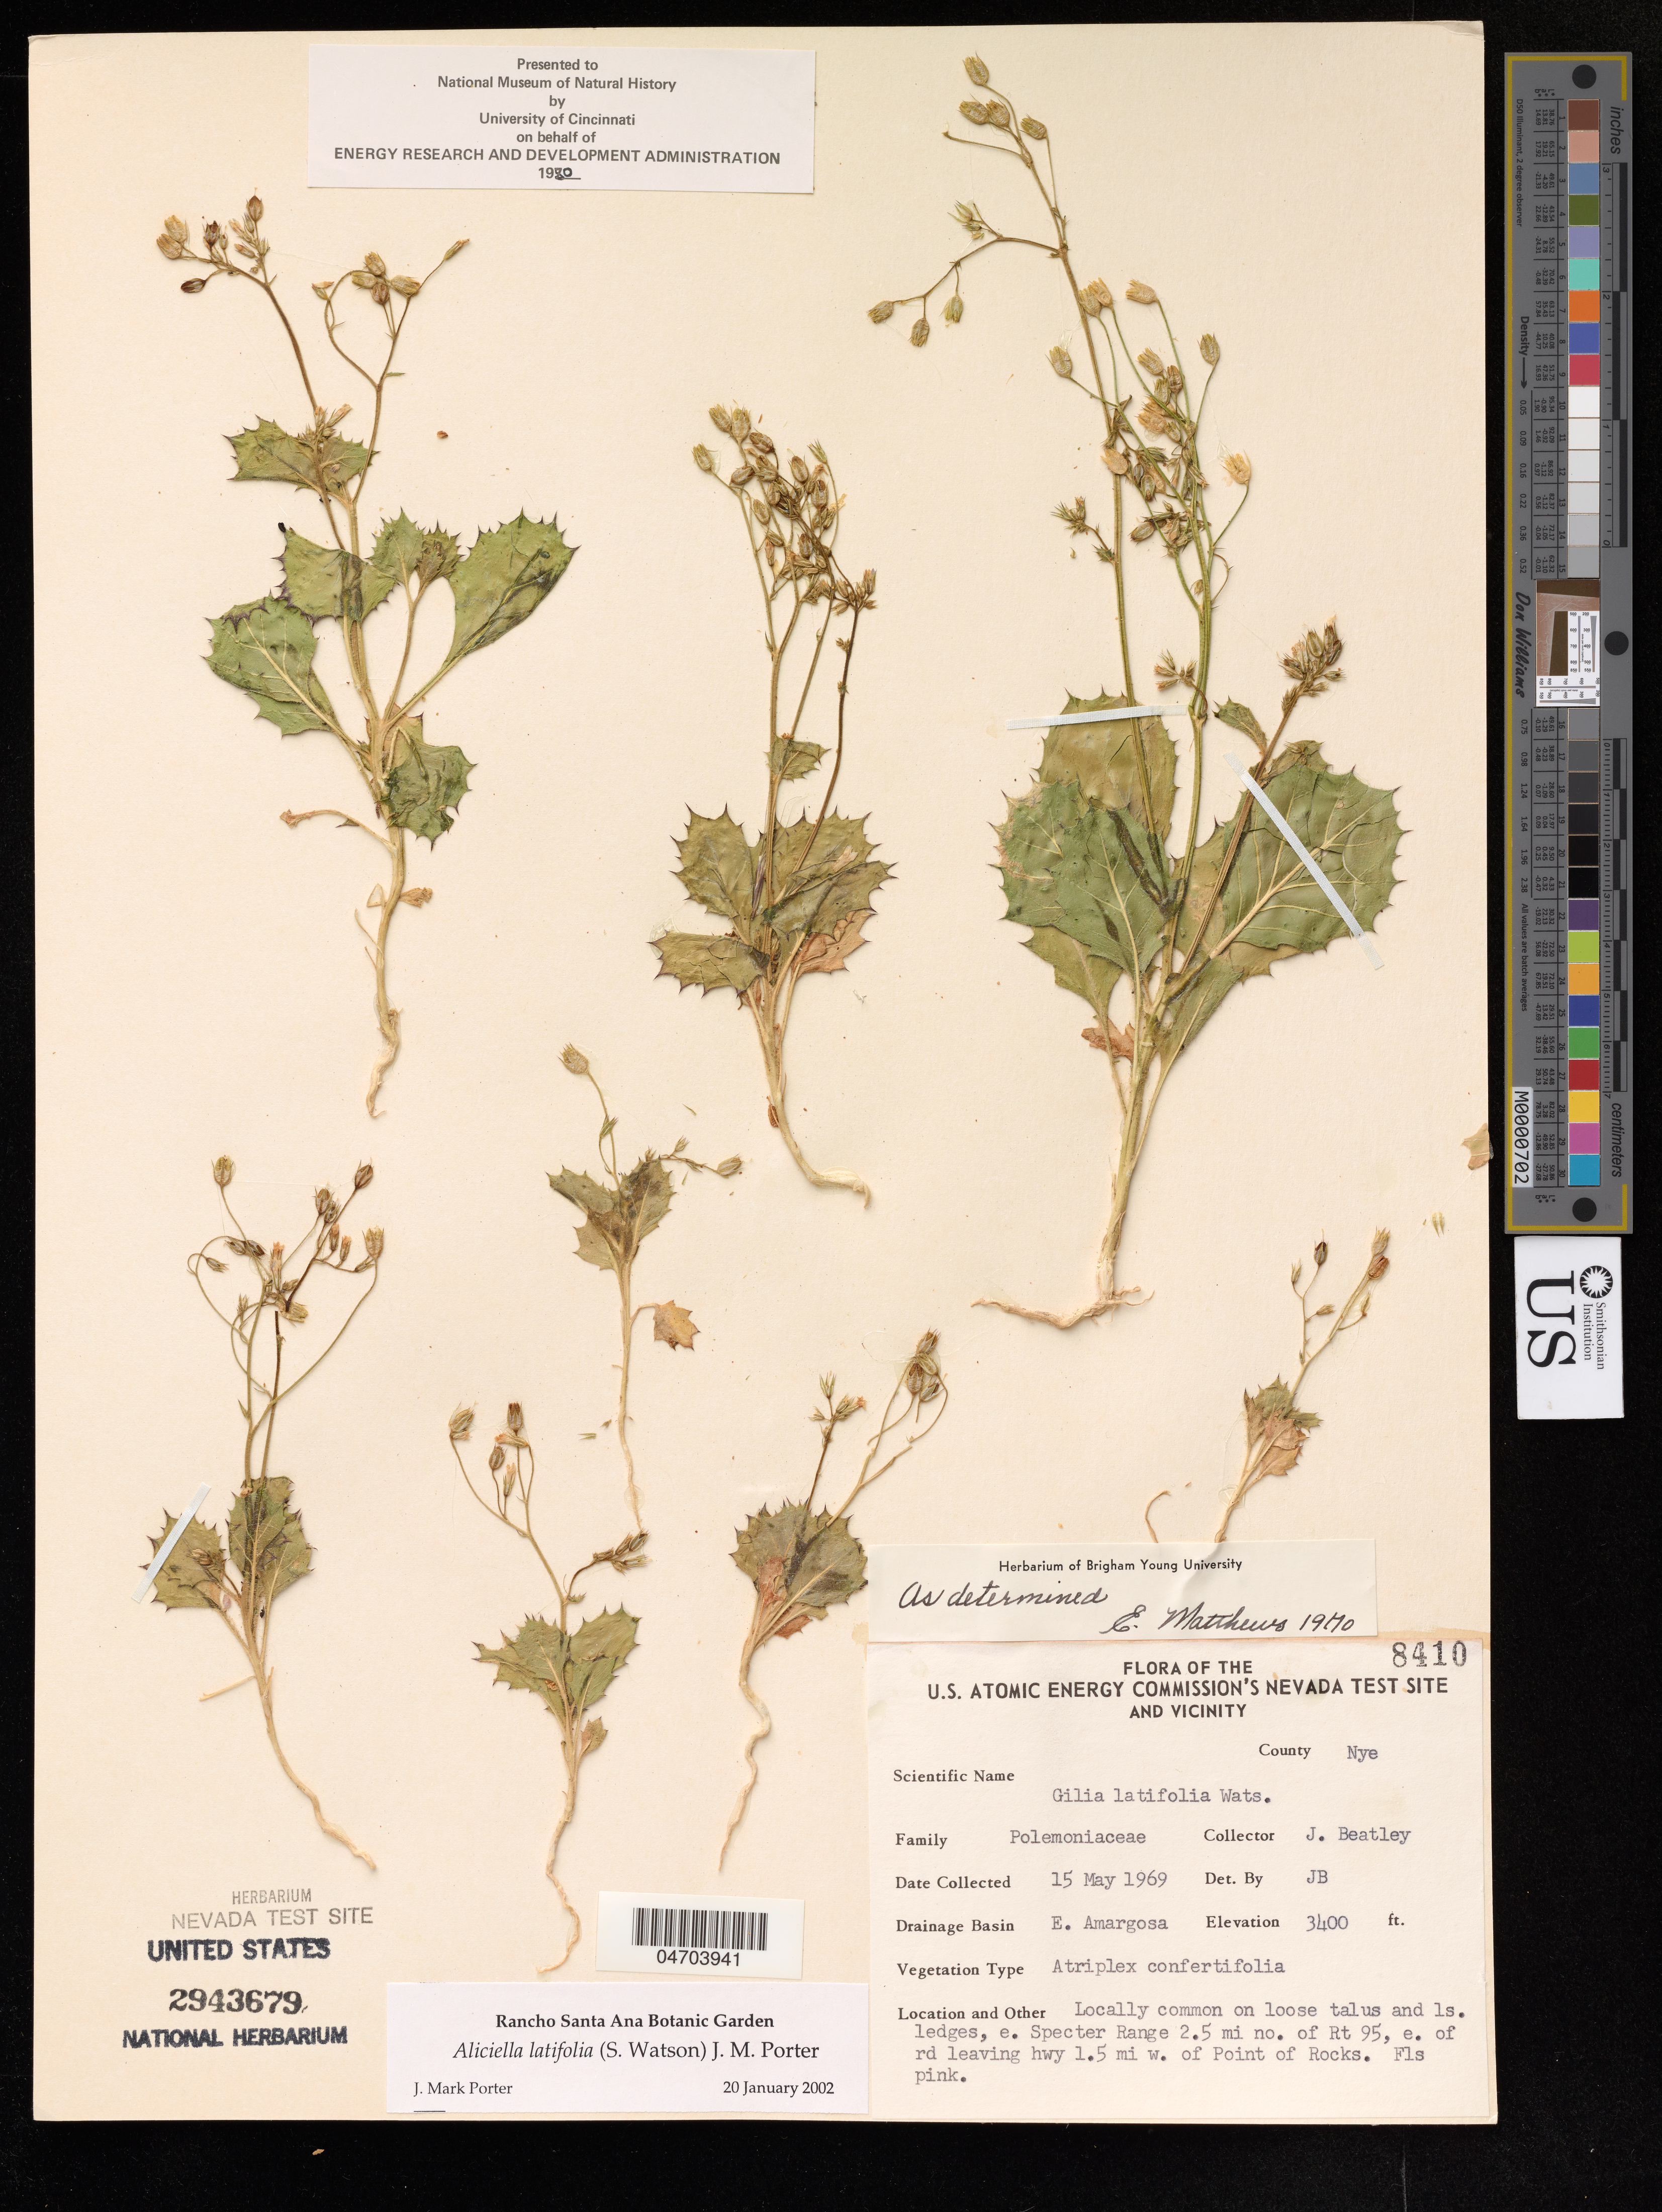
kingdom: Plantae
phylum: Tracheophyta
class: Magnoliopsida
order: Ericales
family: Polemoniaceae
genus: Aliciella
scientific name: Aliciella latifolia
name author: (S. Watson) J.M. Porter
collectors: J. Beatley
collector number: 8410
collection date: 1969-05-15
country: United States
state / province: Nevada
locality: On loose talus and ls. ledges, e. Specter Range 2.5 mi no. of Rt 95, e. of rd leaving hwy 1.5 mi w. of Point of Rocks.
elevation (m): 1036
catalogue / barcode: US 2943679